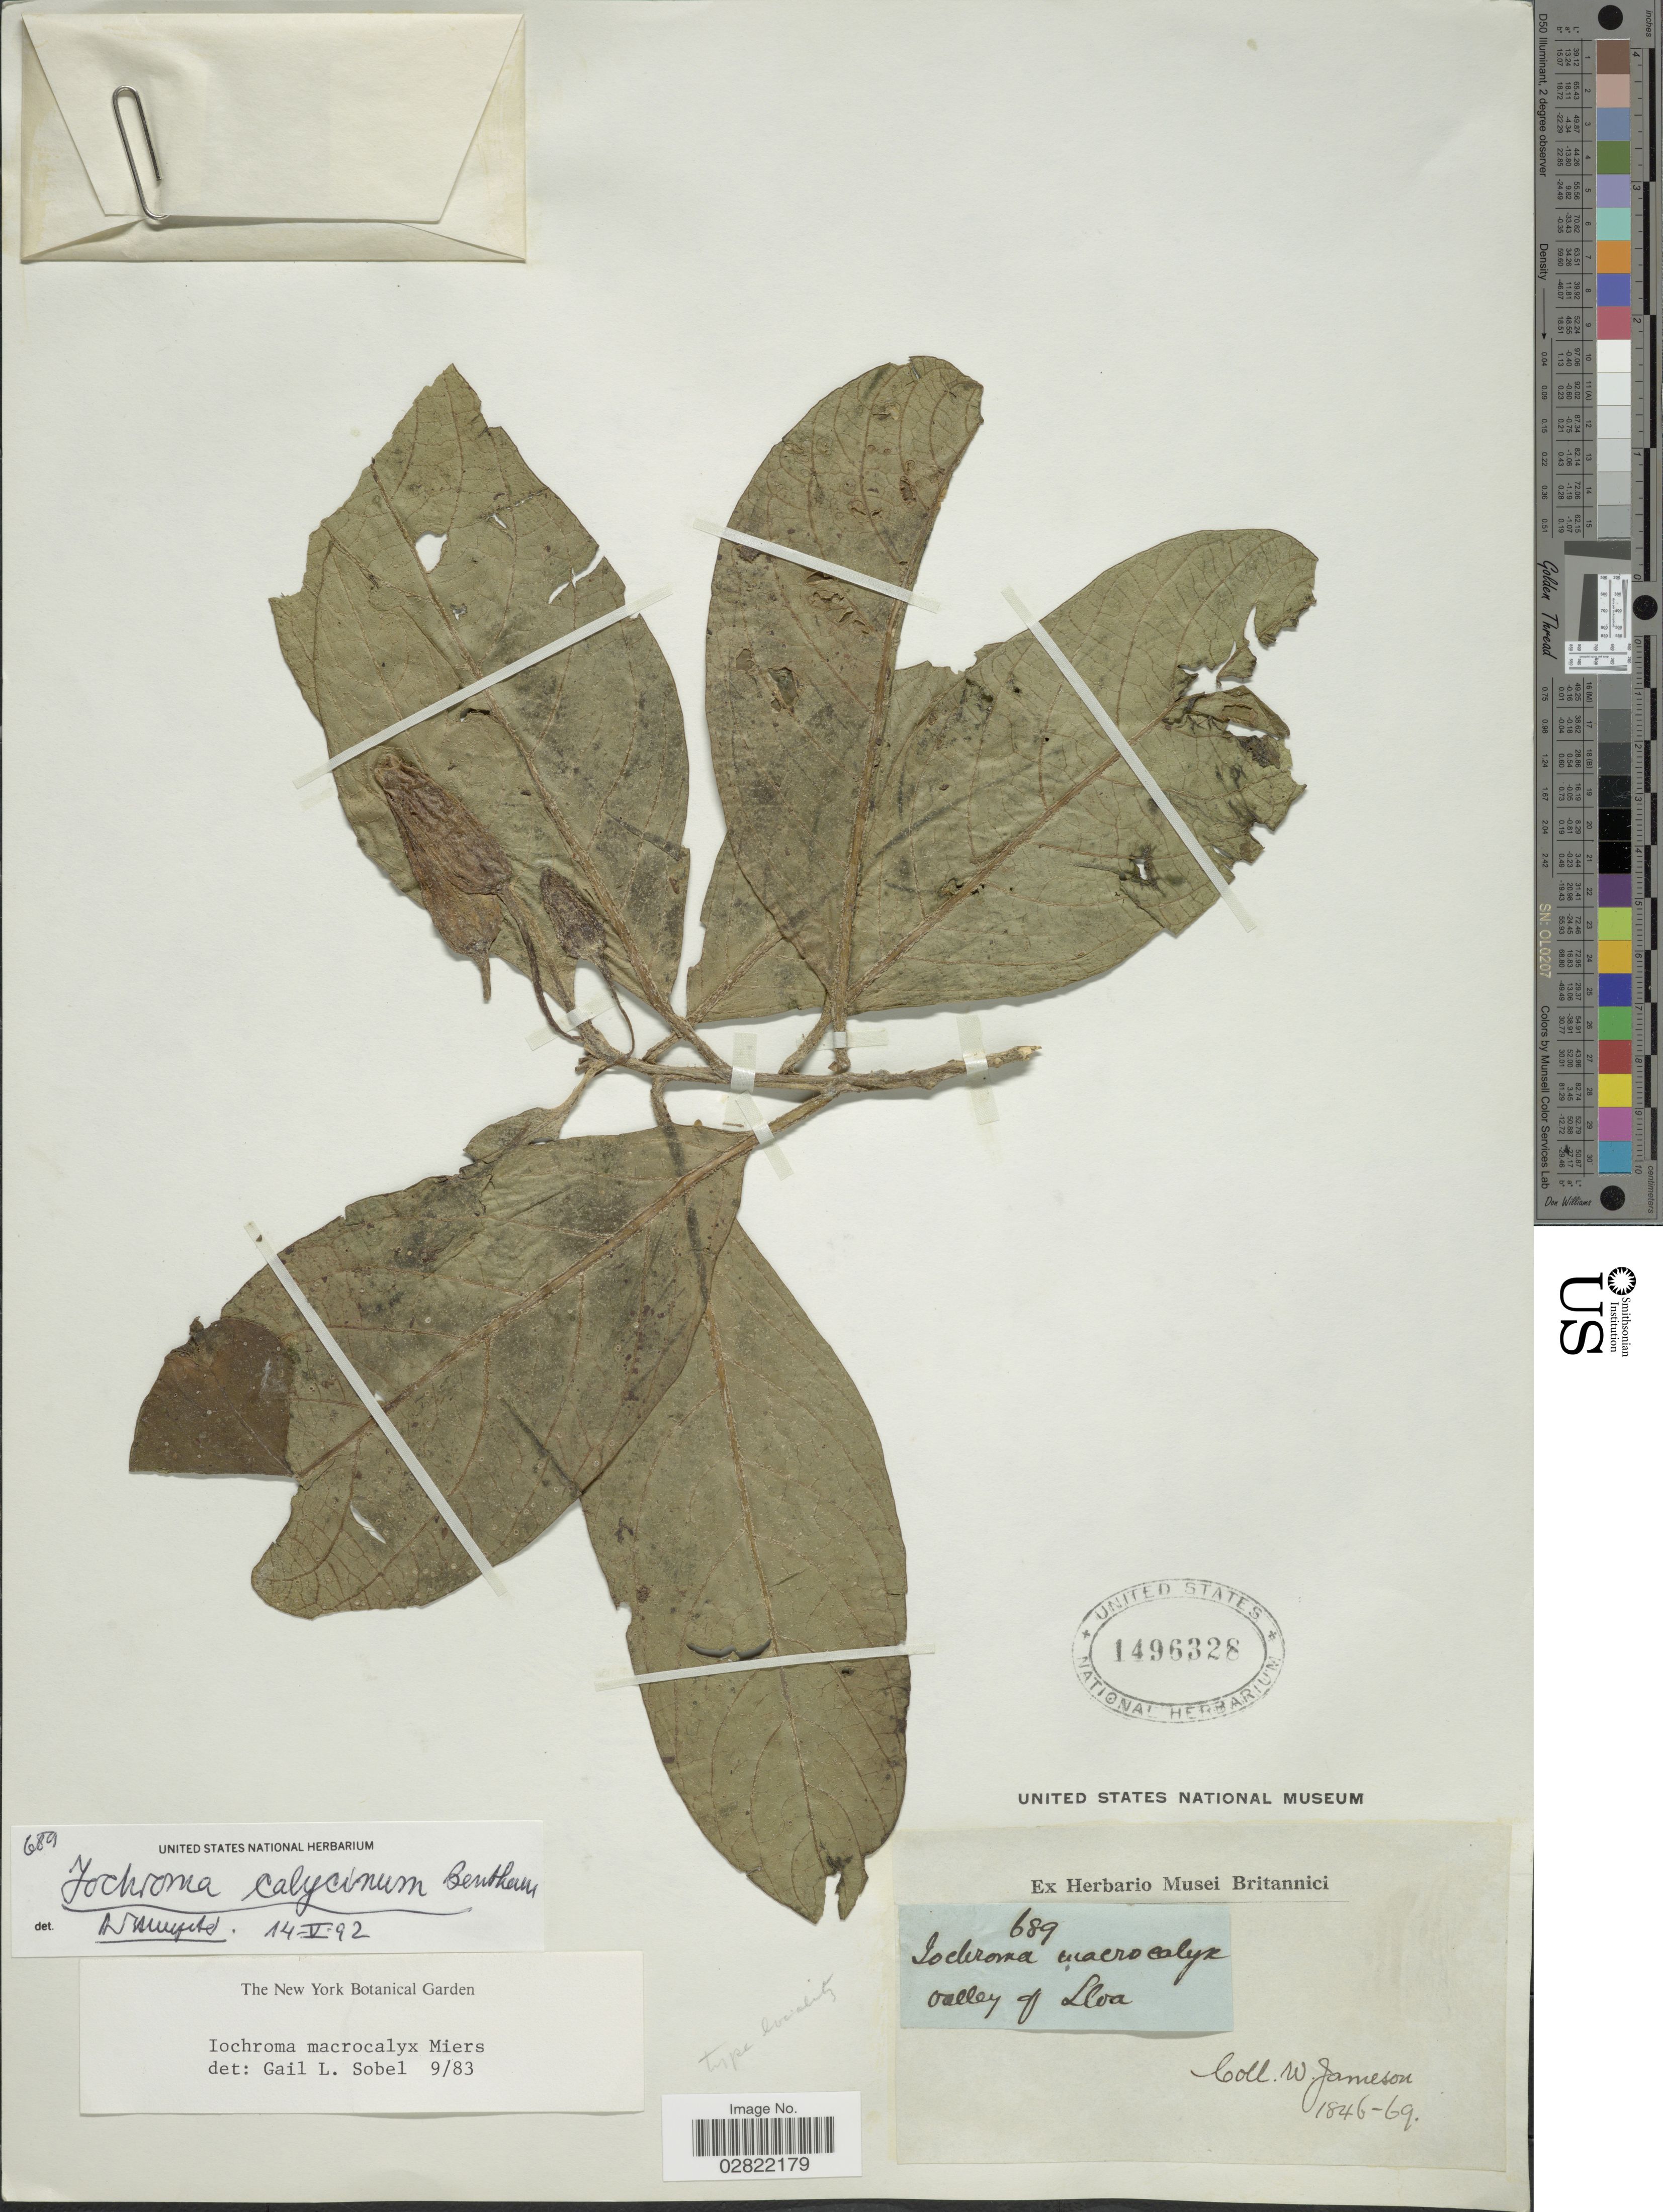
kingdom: Plantae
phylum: Tracheophyta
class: Magnoliopsida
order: Solanales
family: Solanaceae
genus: Iochroma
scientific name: Iochroma calycina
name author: Benth.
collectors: W. Jameson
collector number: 689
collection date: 1846/1869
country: Ecuador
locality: Valley of Lloa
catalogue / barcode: US 1496328